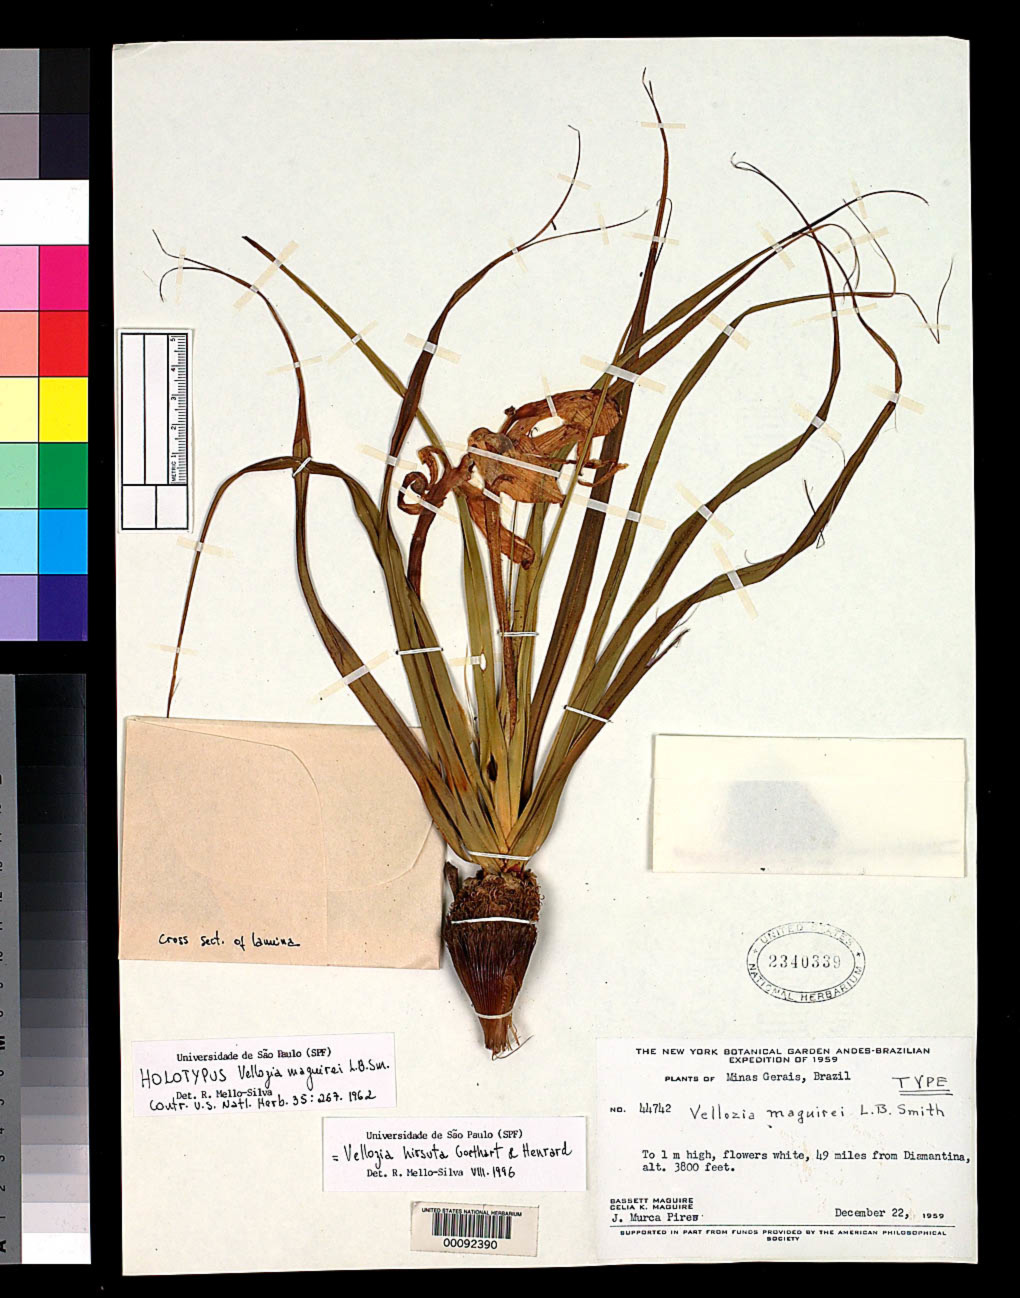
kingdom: Plantae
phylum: Tracheophyta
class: Liliopsida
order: Pandanales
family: Velloziaceae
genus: Vellozia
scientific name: Vellozia maguirei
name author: L.B. Sm.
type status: Holotype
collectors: B. Maguire, C. K. Maguire & J. M. Pires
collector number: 44742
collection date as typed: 22 Dec 1959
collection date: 1959-12-22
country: Brazil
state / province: Minas Gerais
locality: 49 mi from Diamantina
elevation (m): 1140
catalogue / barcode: US 2340339